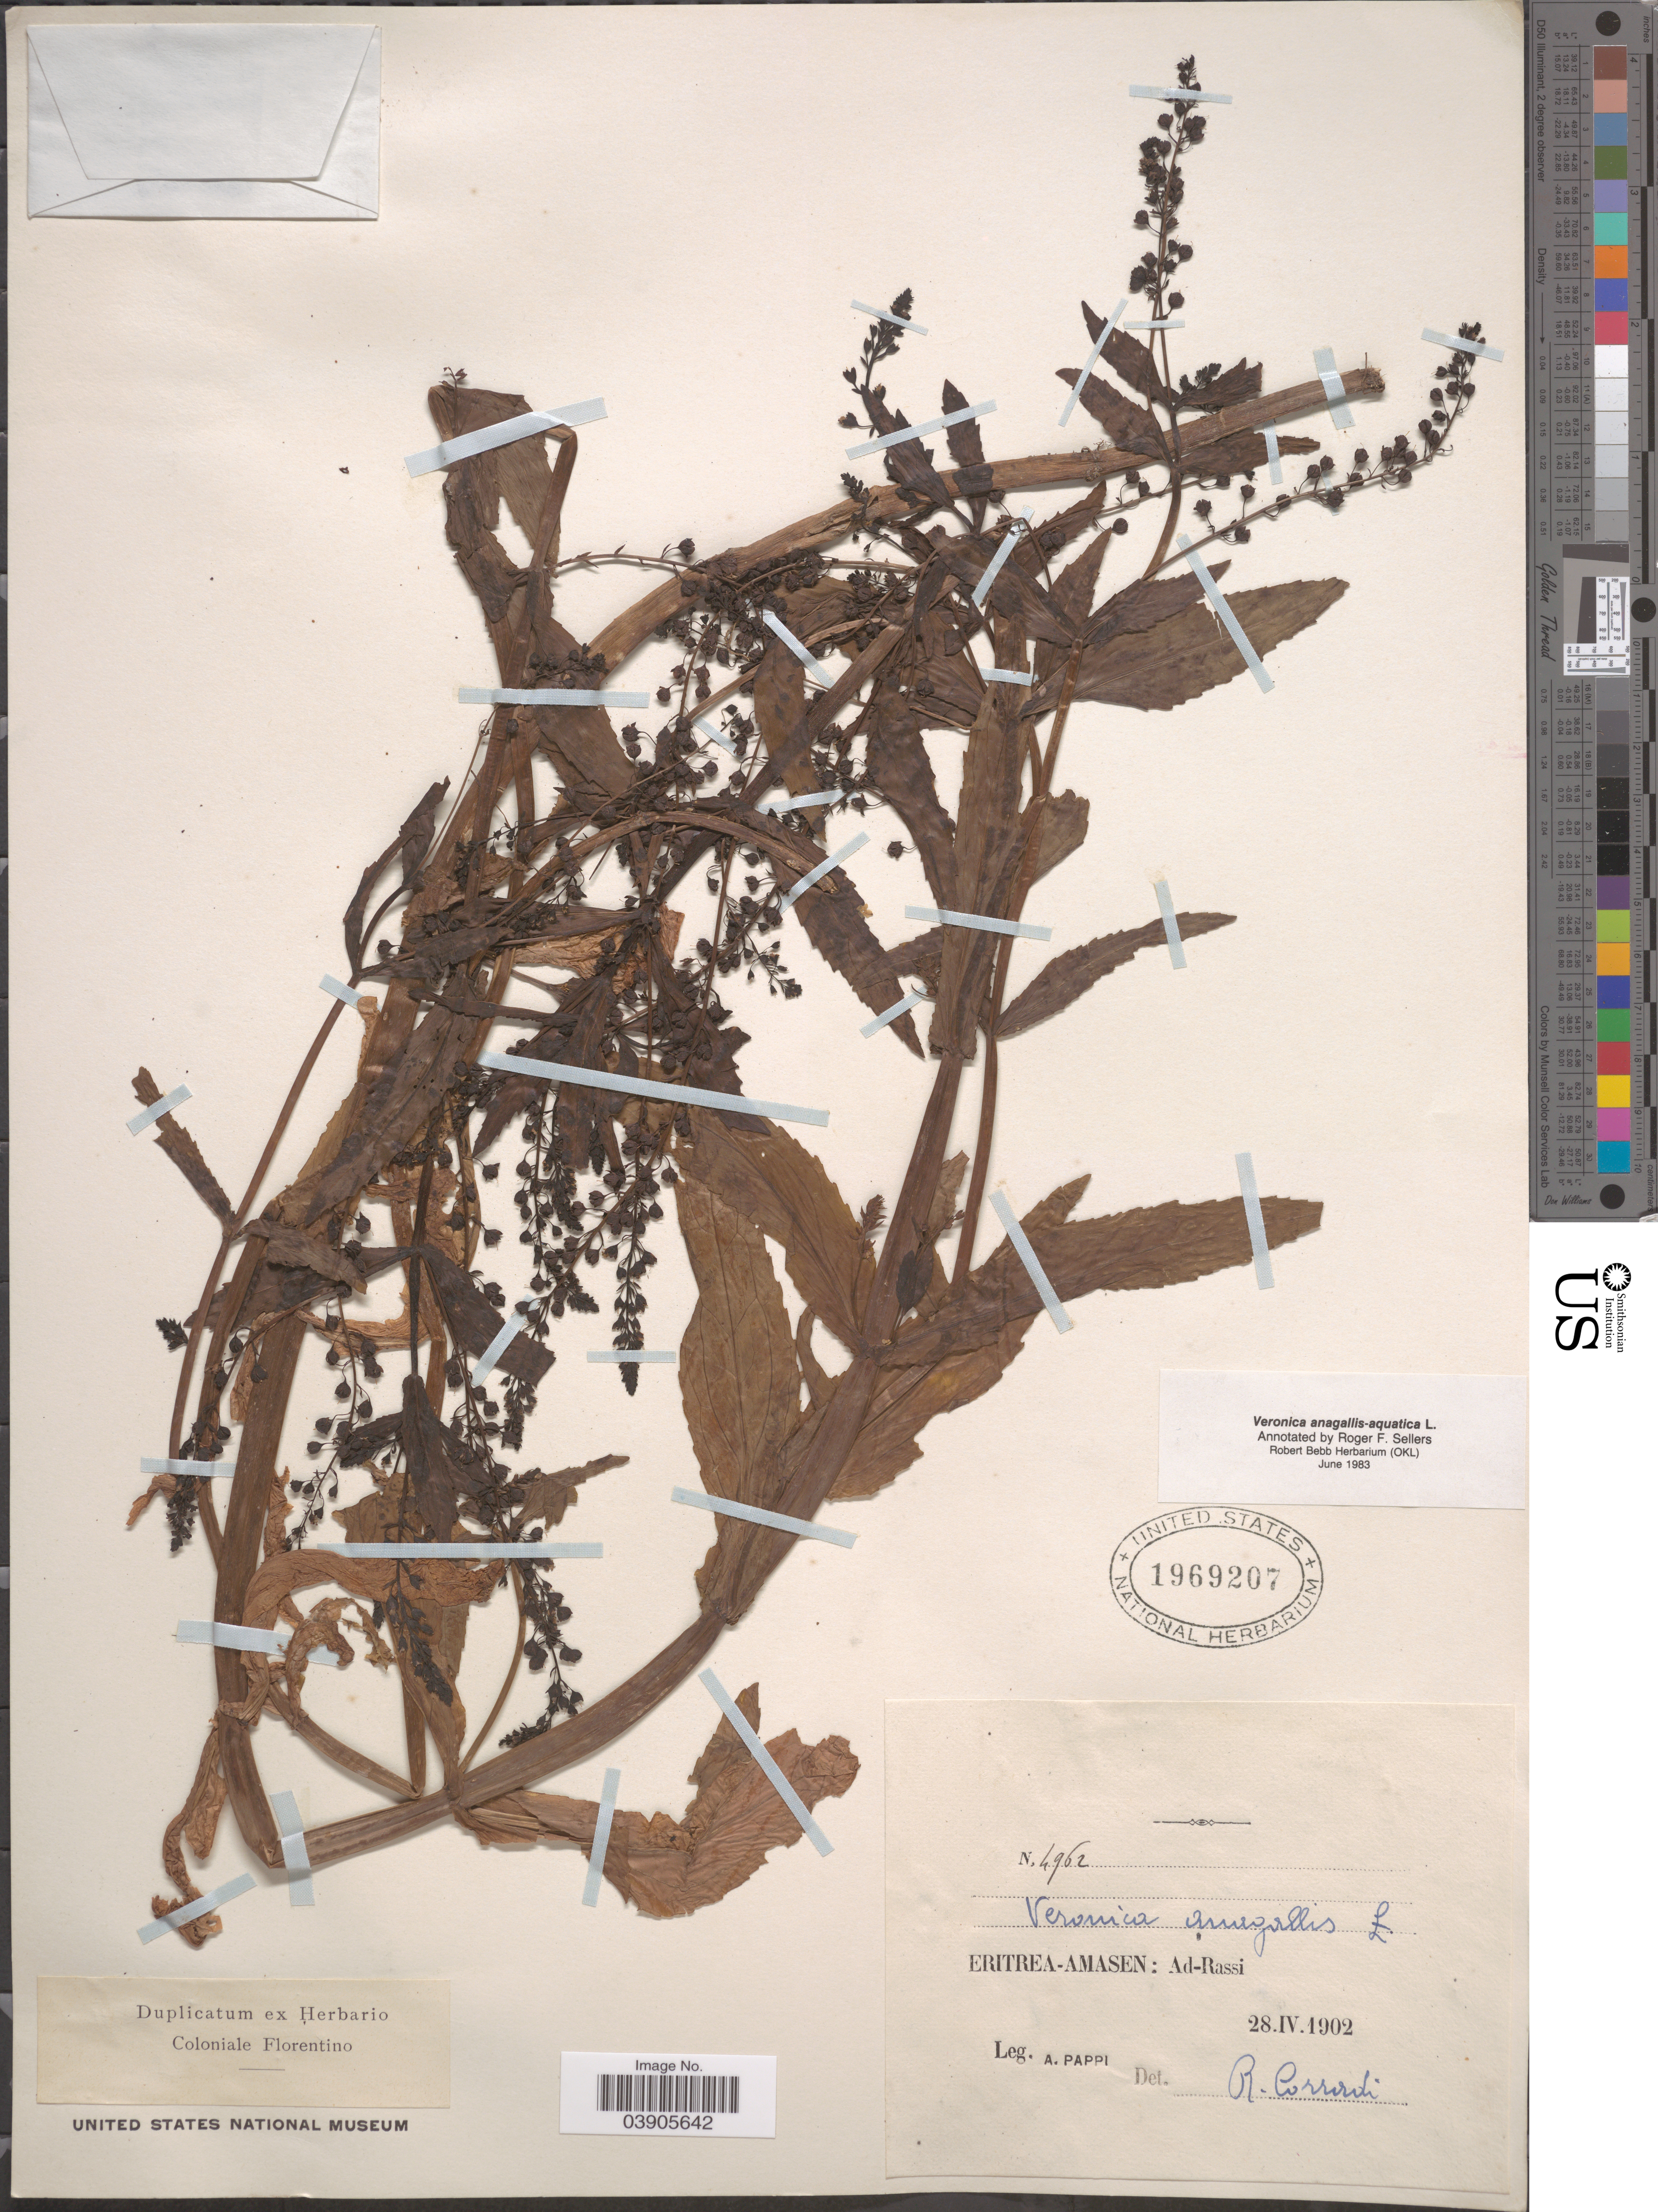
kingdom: Plantae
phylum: Tracheophyta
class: Magnoliopsida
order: Lamiales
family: Plantaginaceae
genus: Veronica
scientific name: Veronica anagallis-aquatica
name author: L.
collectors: A. Pappi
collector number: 4962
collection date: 1902-04-28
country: Eritrea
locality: Eritrea-Amasen: Ad-Rassi.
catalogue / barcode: US 1969207